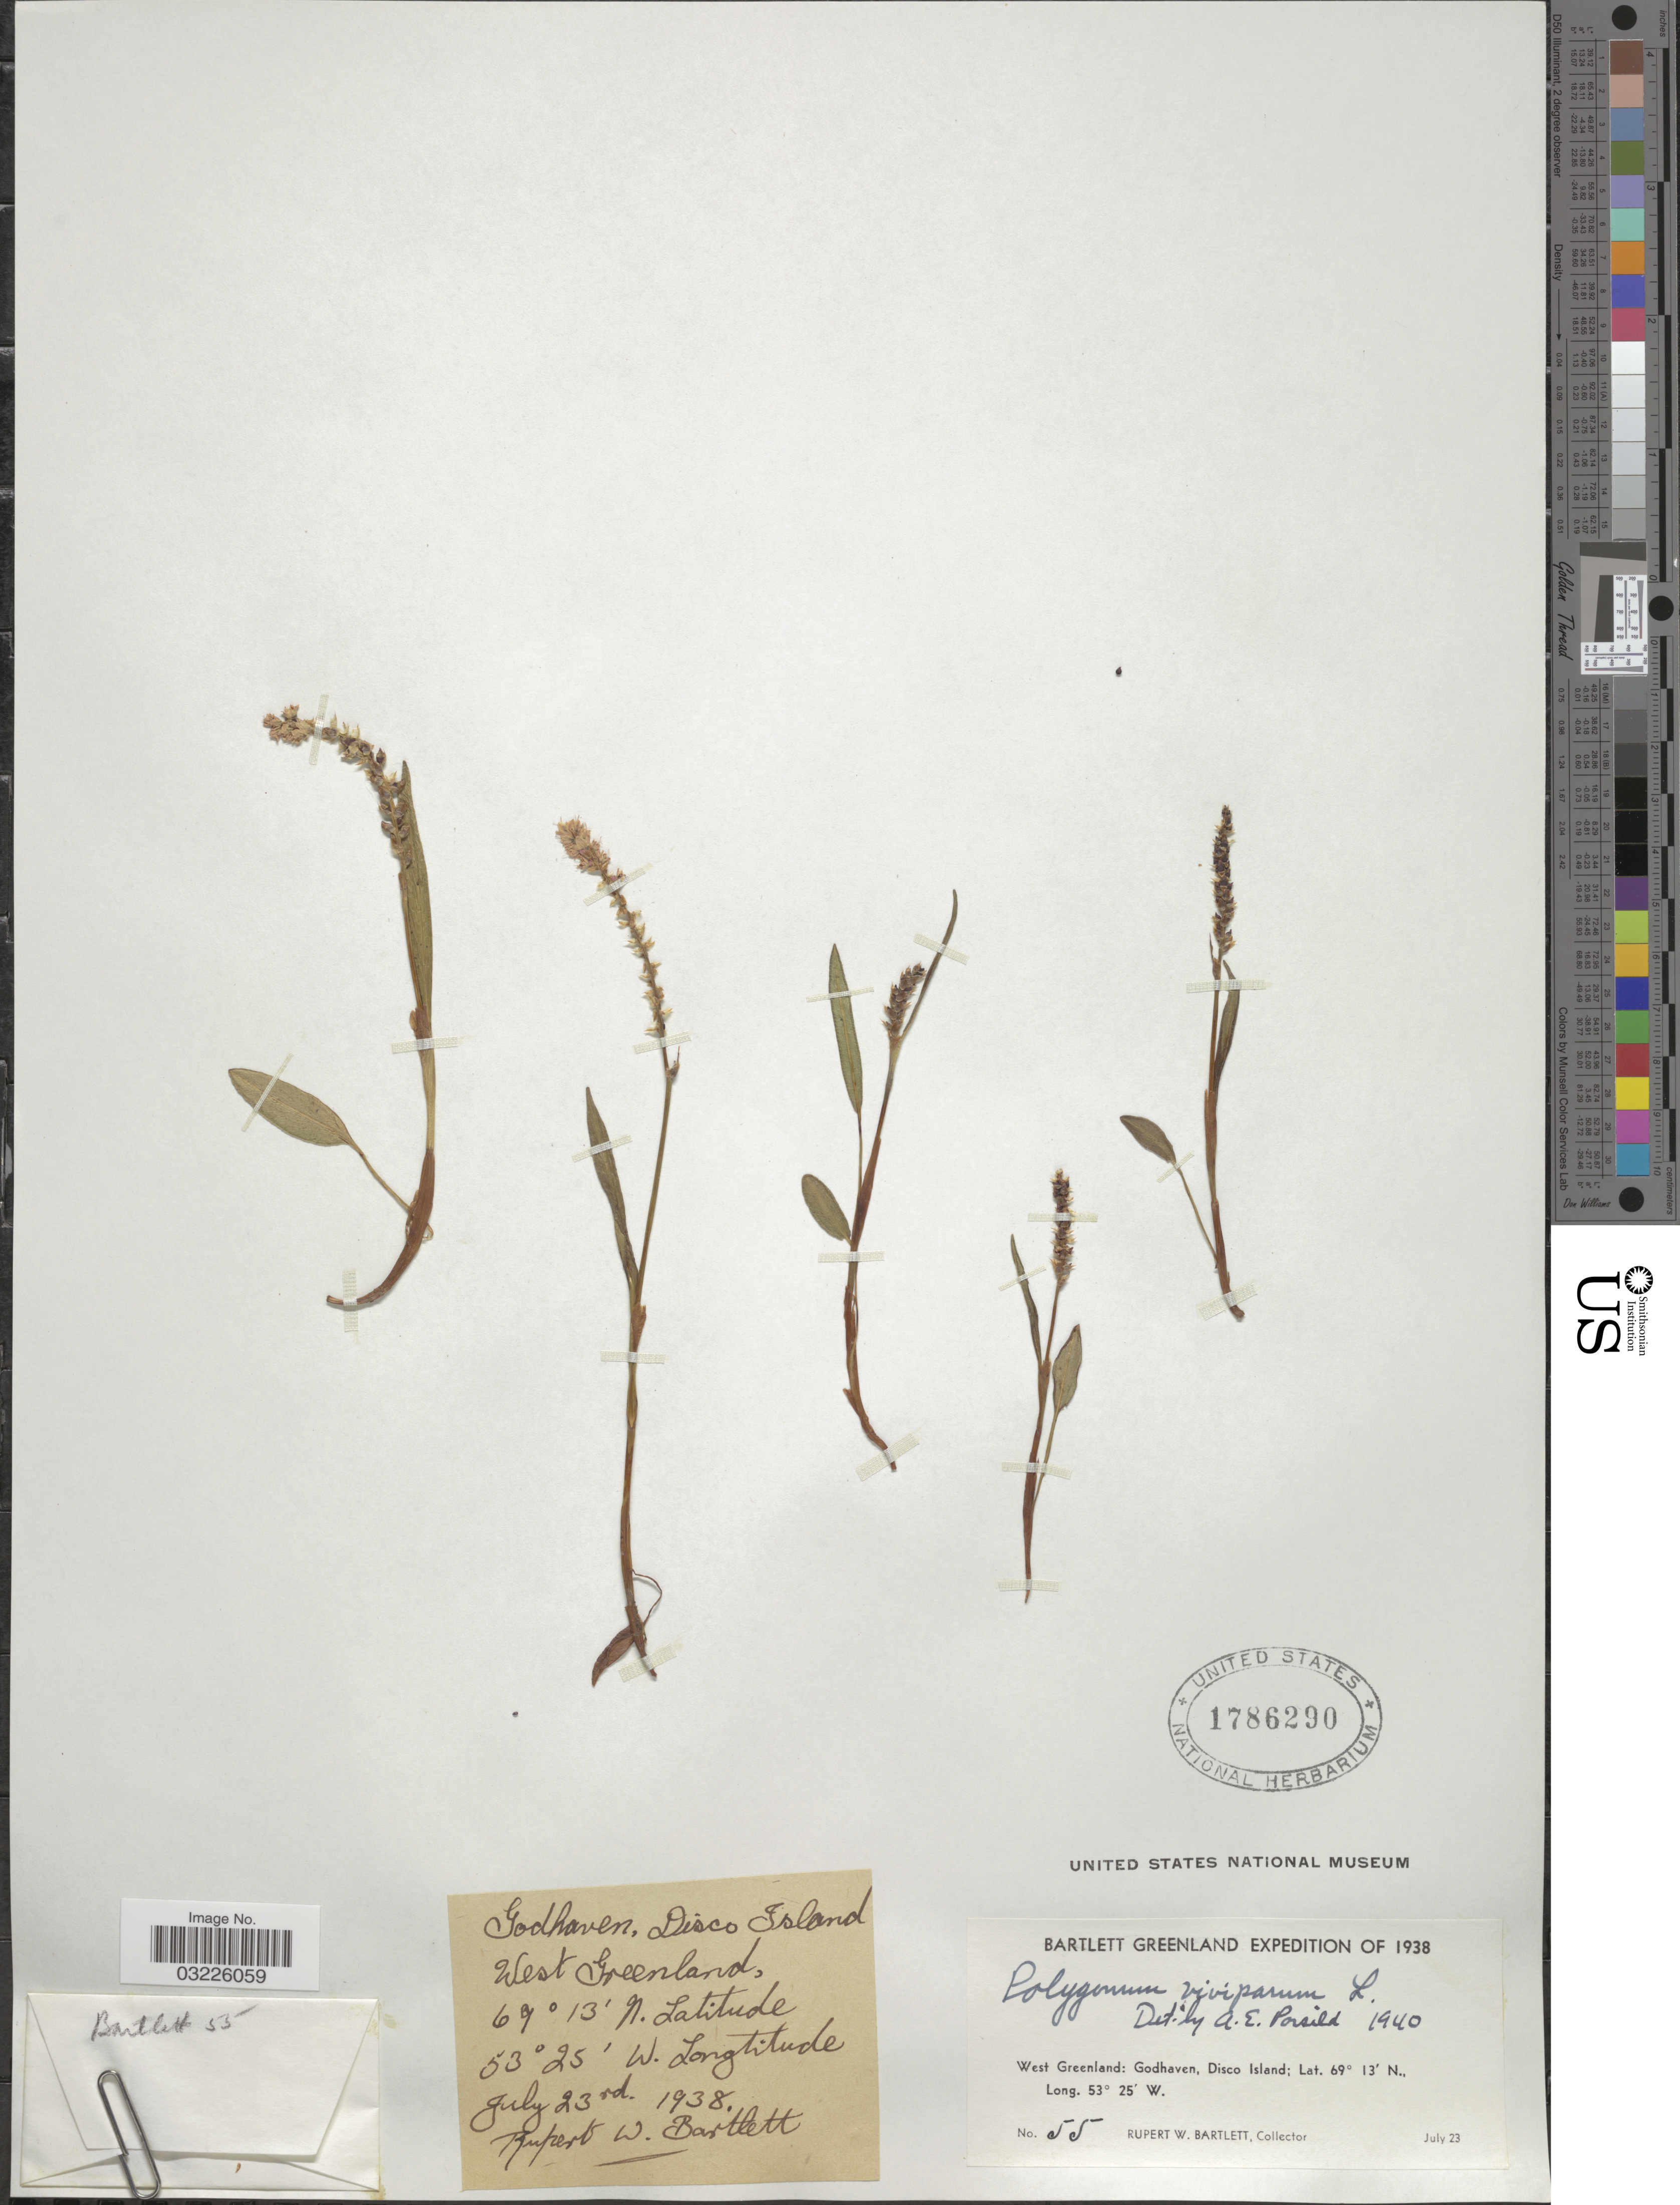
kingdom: Plantae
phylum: Tracheophyta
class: Magnoliopsida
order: Caryophyllales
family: Polygonaceae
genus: Bistorta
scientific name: Bistorta vivipara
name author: (L.) Delarbre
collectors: R. W. Bartlett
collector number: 55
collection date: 1938-07-23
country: Greenland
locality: West Greenland: Godhaven, Disco Island.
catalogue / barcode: US 1786290